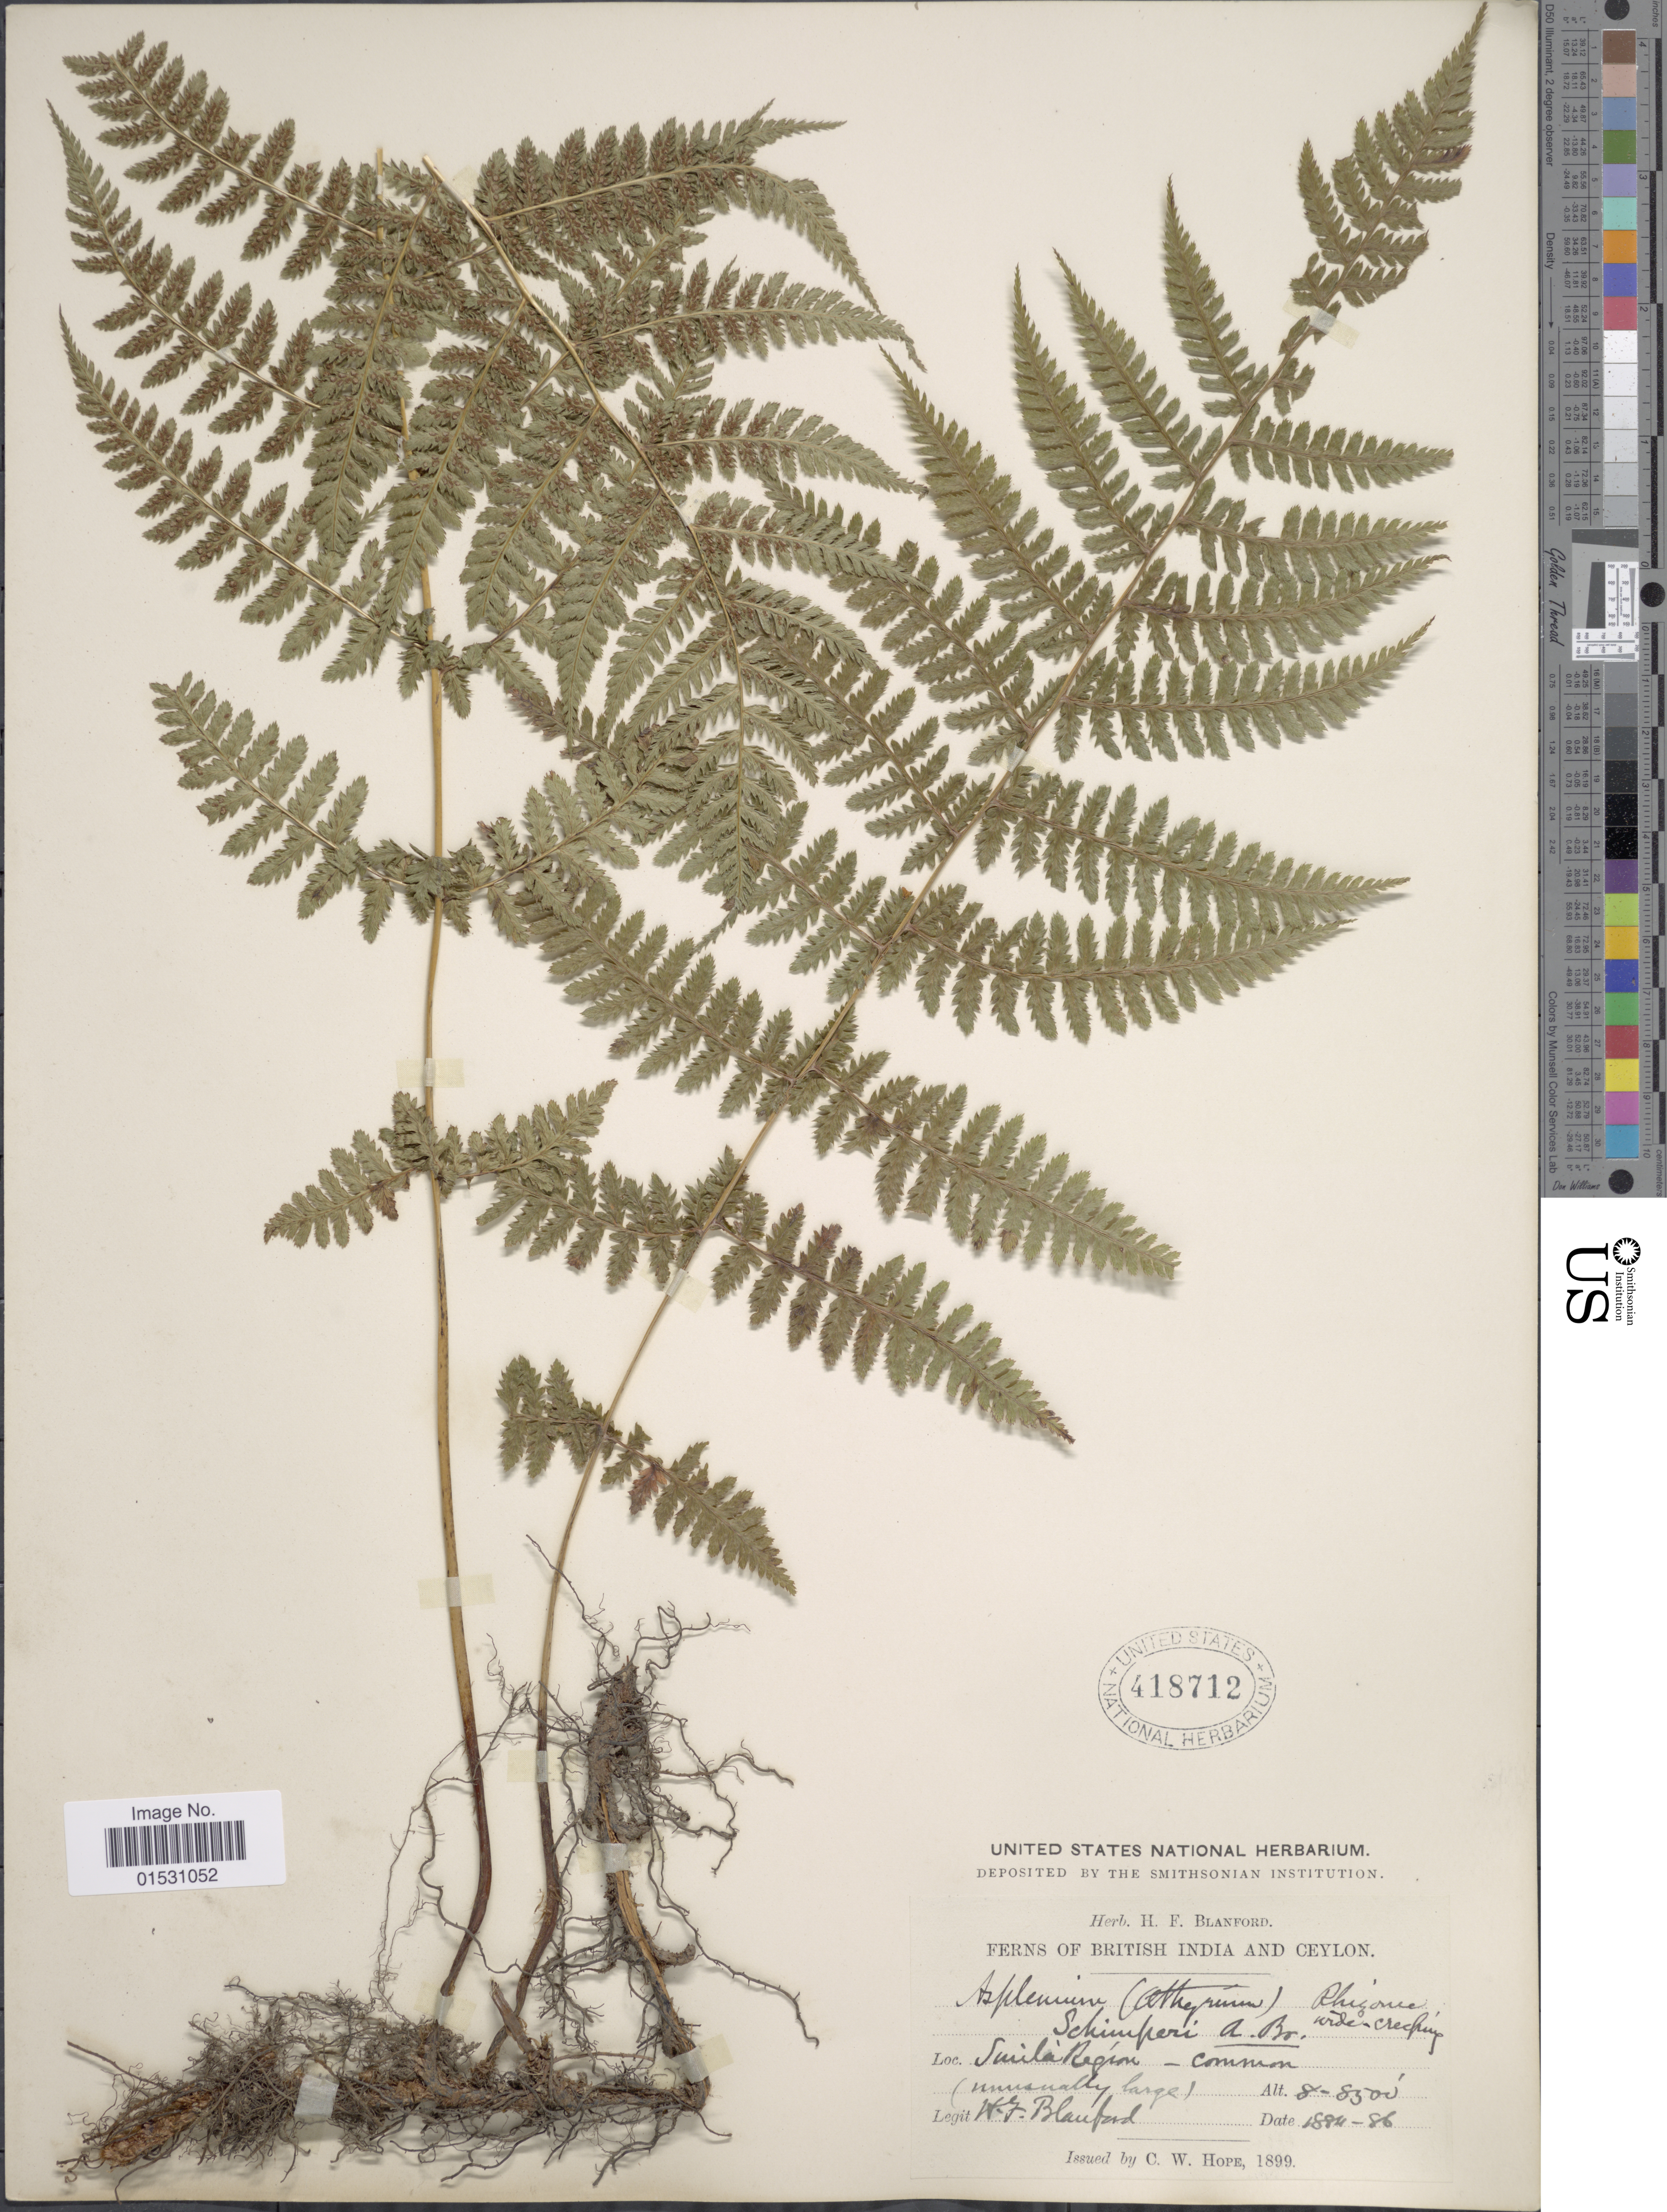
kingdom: Plantae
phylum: Tracheophyta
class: Polypodiopsida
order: Polypodiales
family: Athyriaceae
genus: Athyrium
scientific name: Athyrium schimperi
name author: Mougeot ex Fée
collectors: H. Blanford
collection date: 1884/1886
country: India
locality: British India and Ceylon. Simila Region.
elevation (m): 2438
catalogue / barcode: US 418712